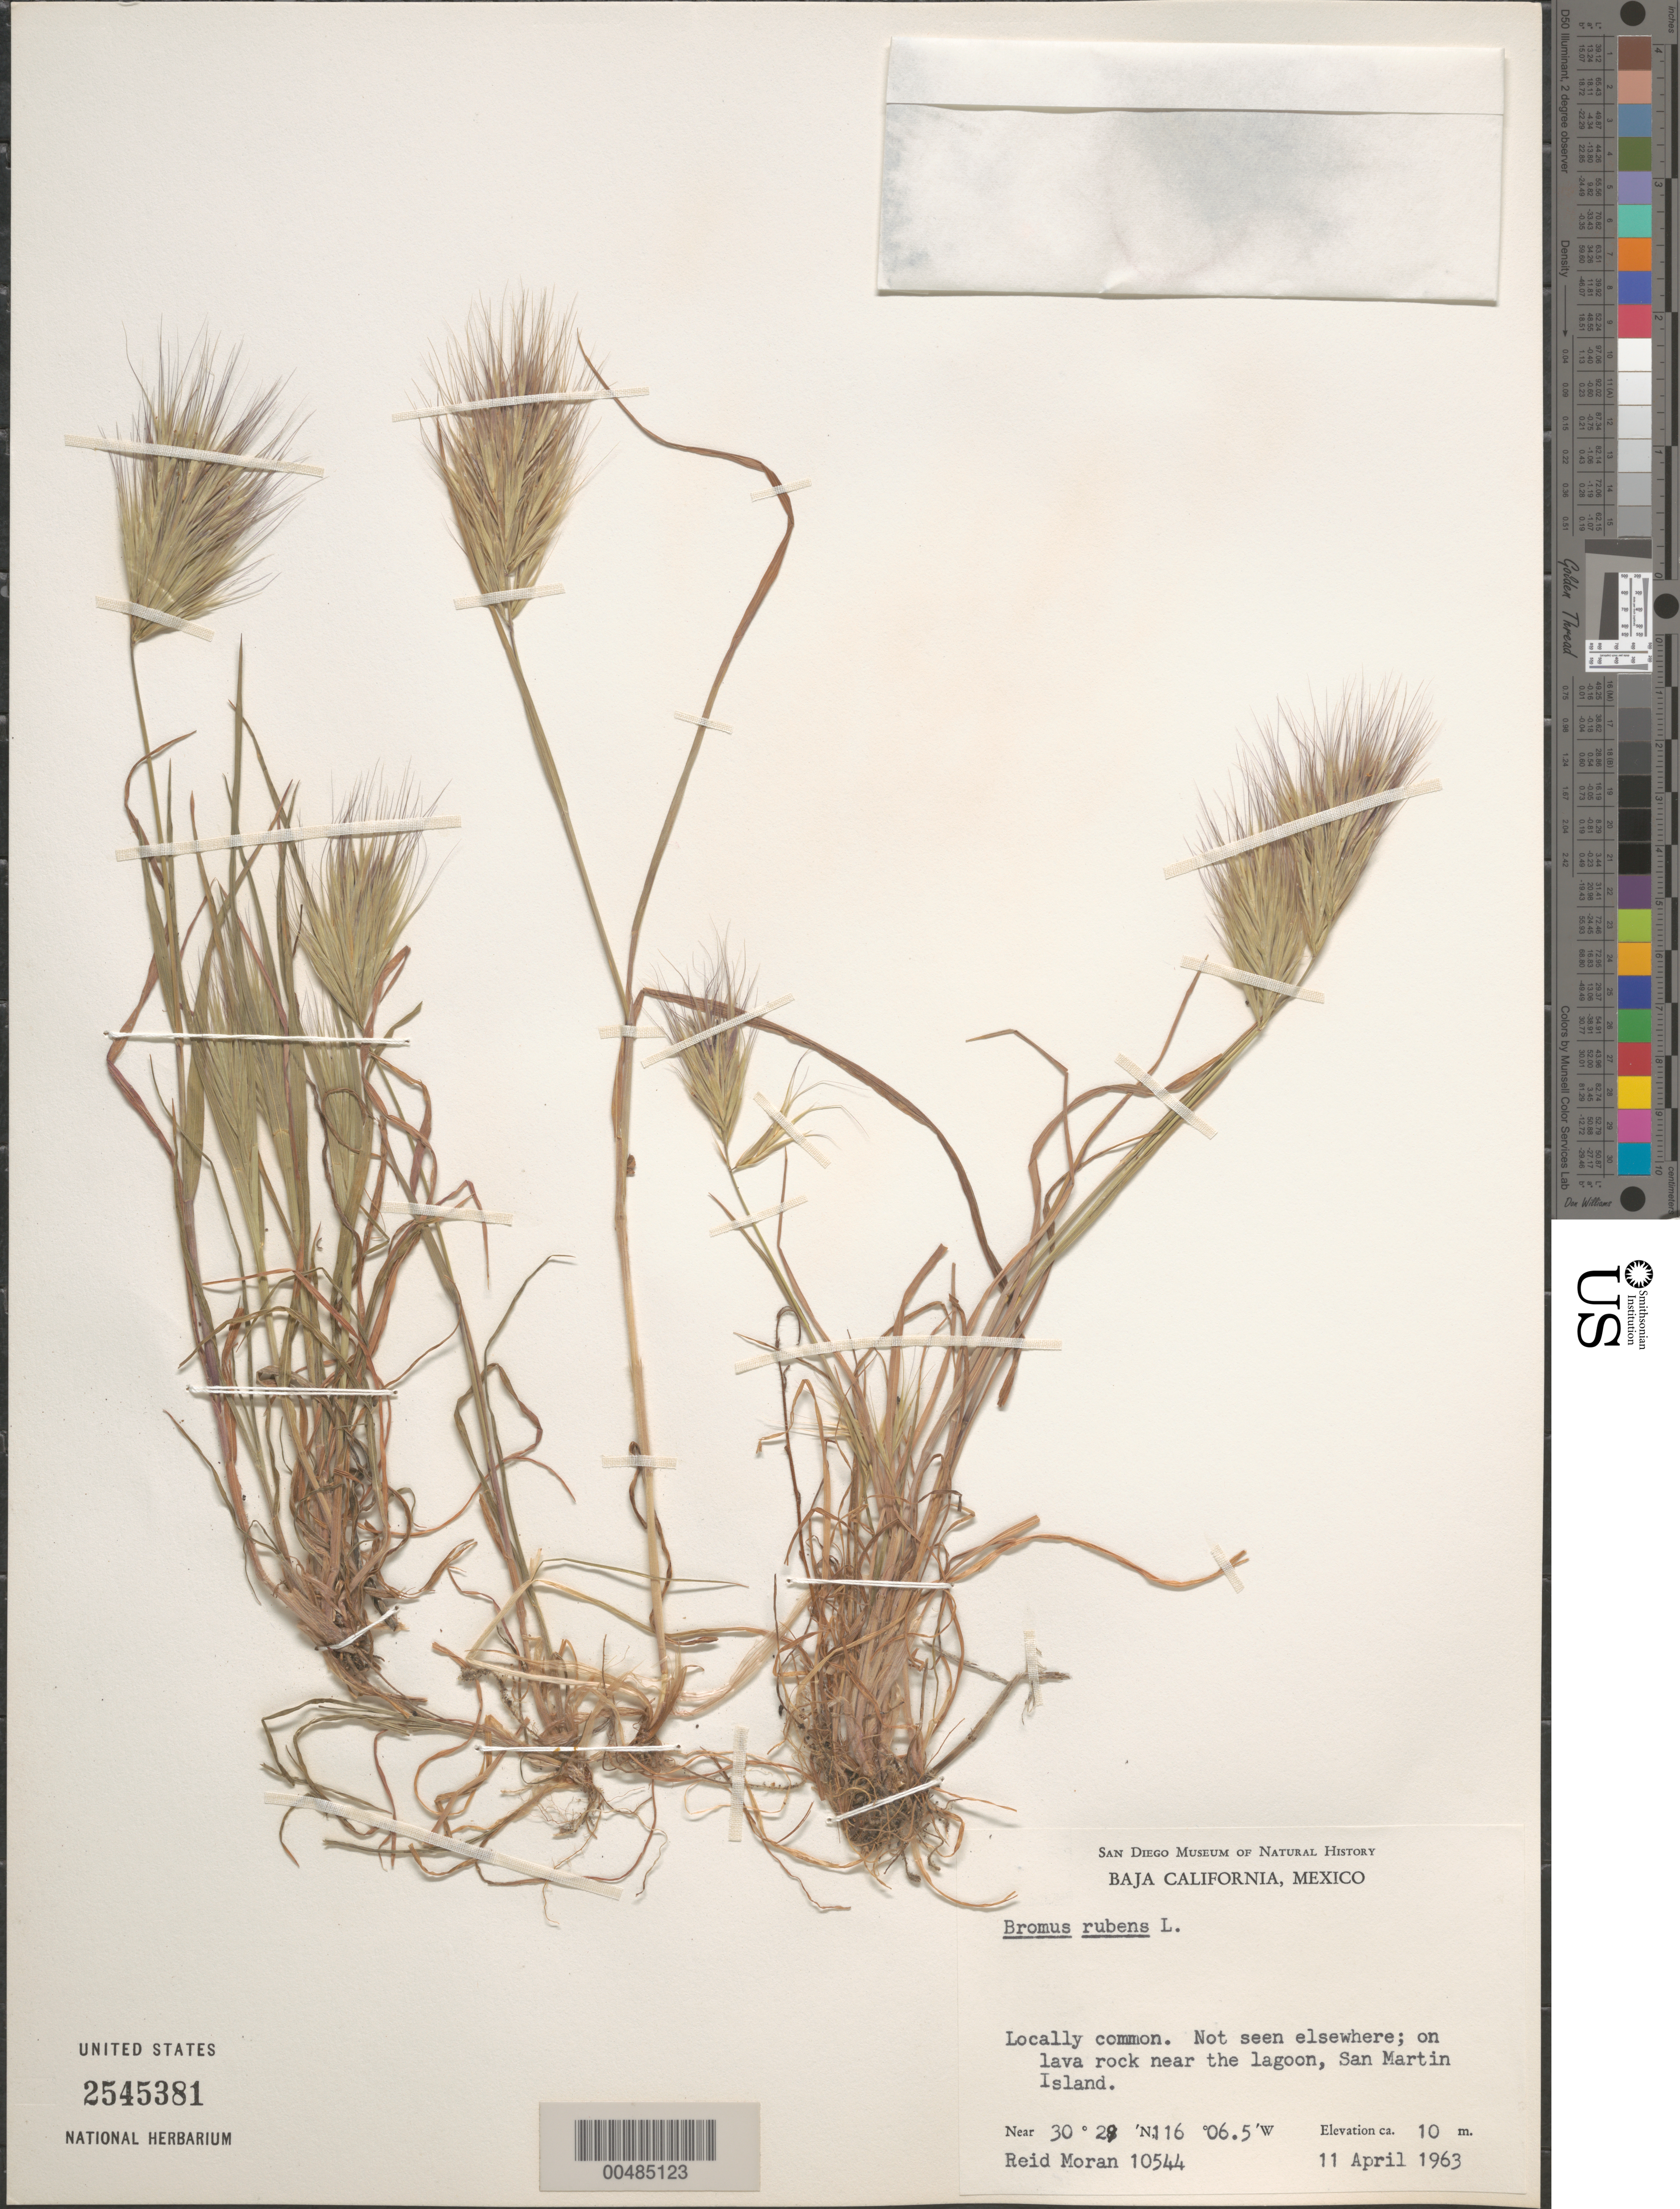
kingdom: Plantae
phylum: Tracheophyta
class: Liliopsida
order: Poales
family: Poaceae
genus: Bromus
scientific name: Bromus rubens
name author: L.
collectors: R. V. Moran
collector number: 10544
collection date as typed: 11 Apr 1963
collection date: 1963-04-11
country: Mexico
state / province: Baja California Norte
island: Isla San Martin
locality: San Martin Island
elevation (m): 10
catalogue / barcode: US 2545381